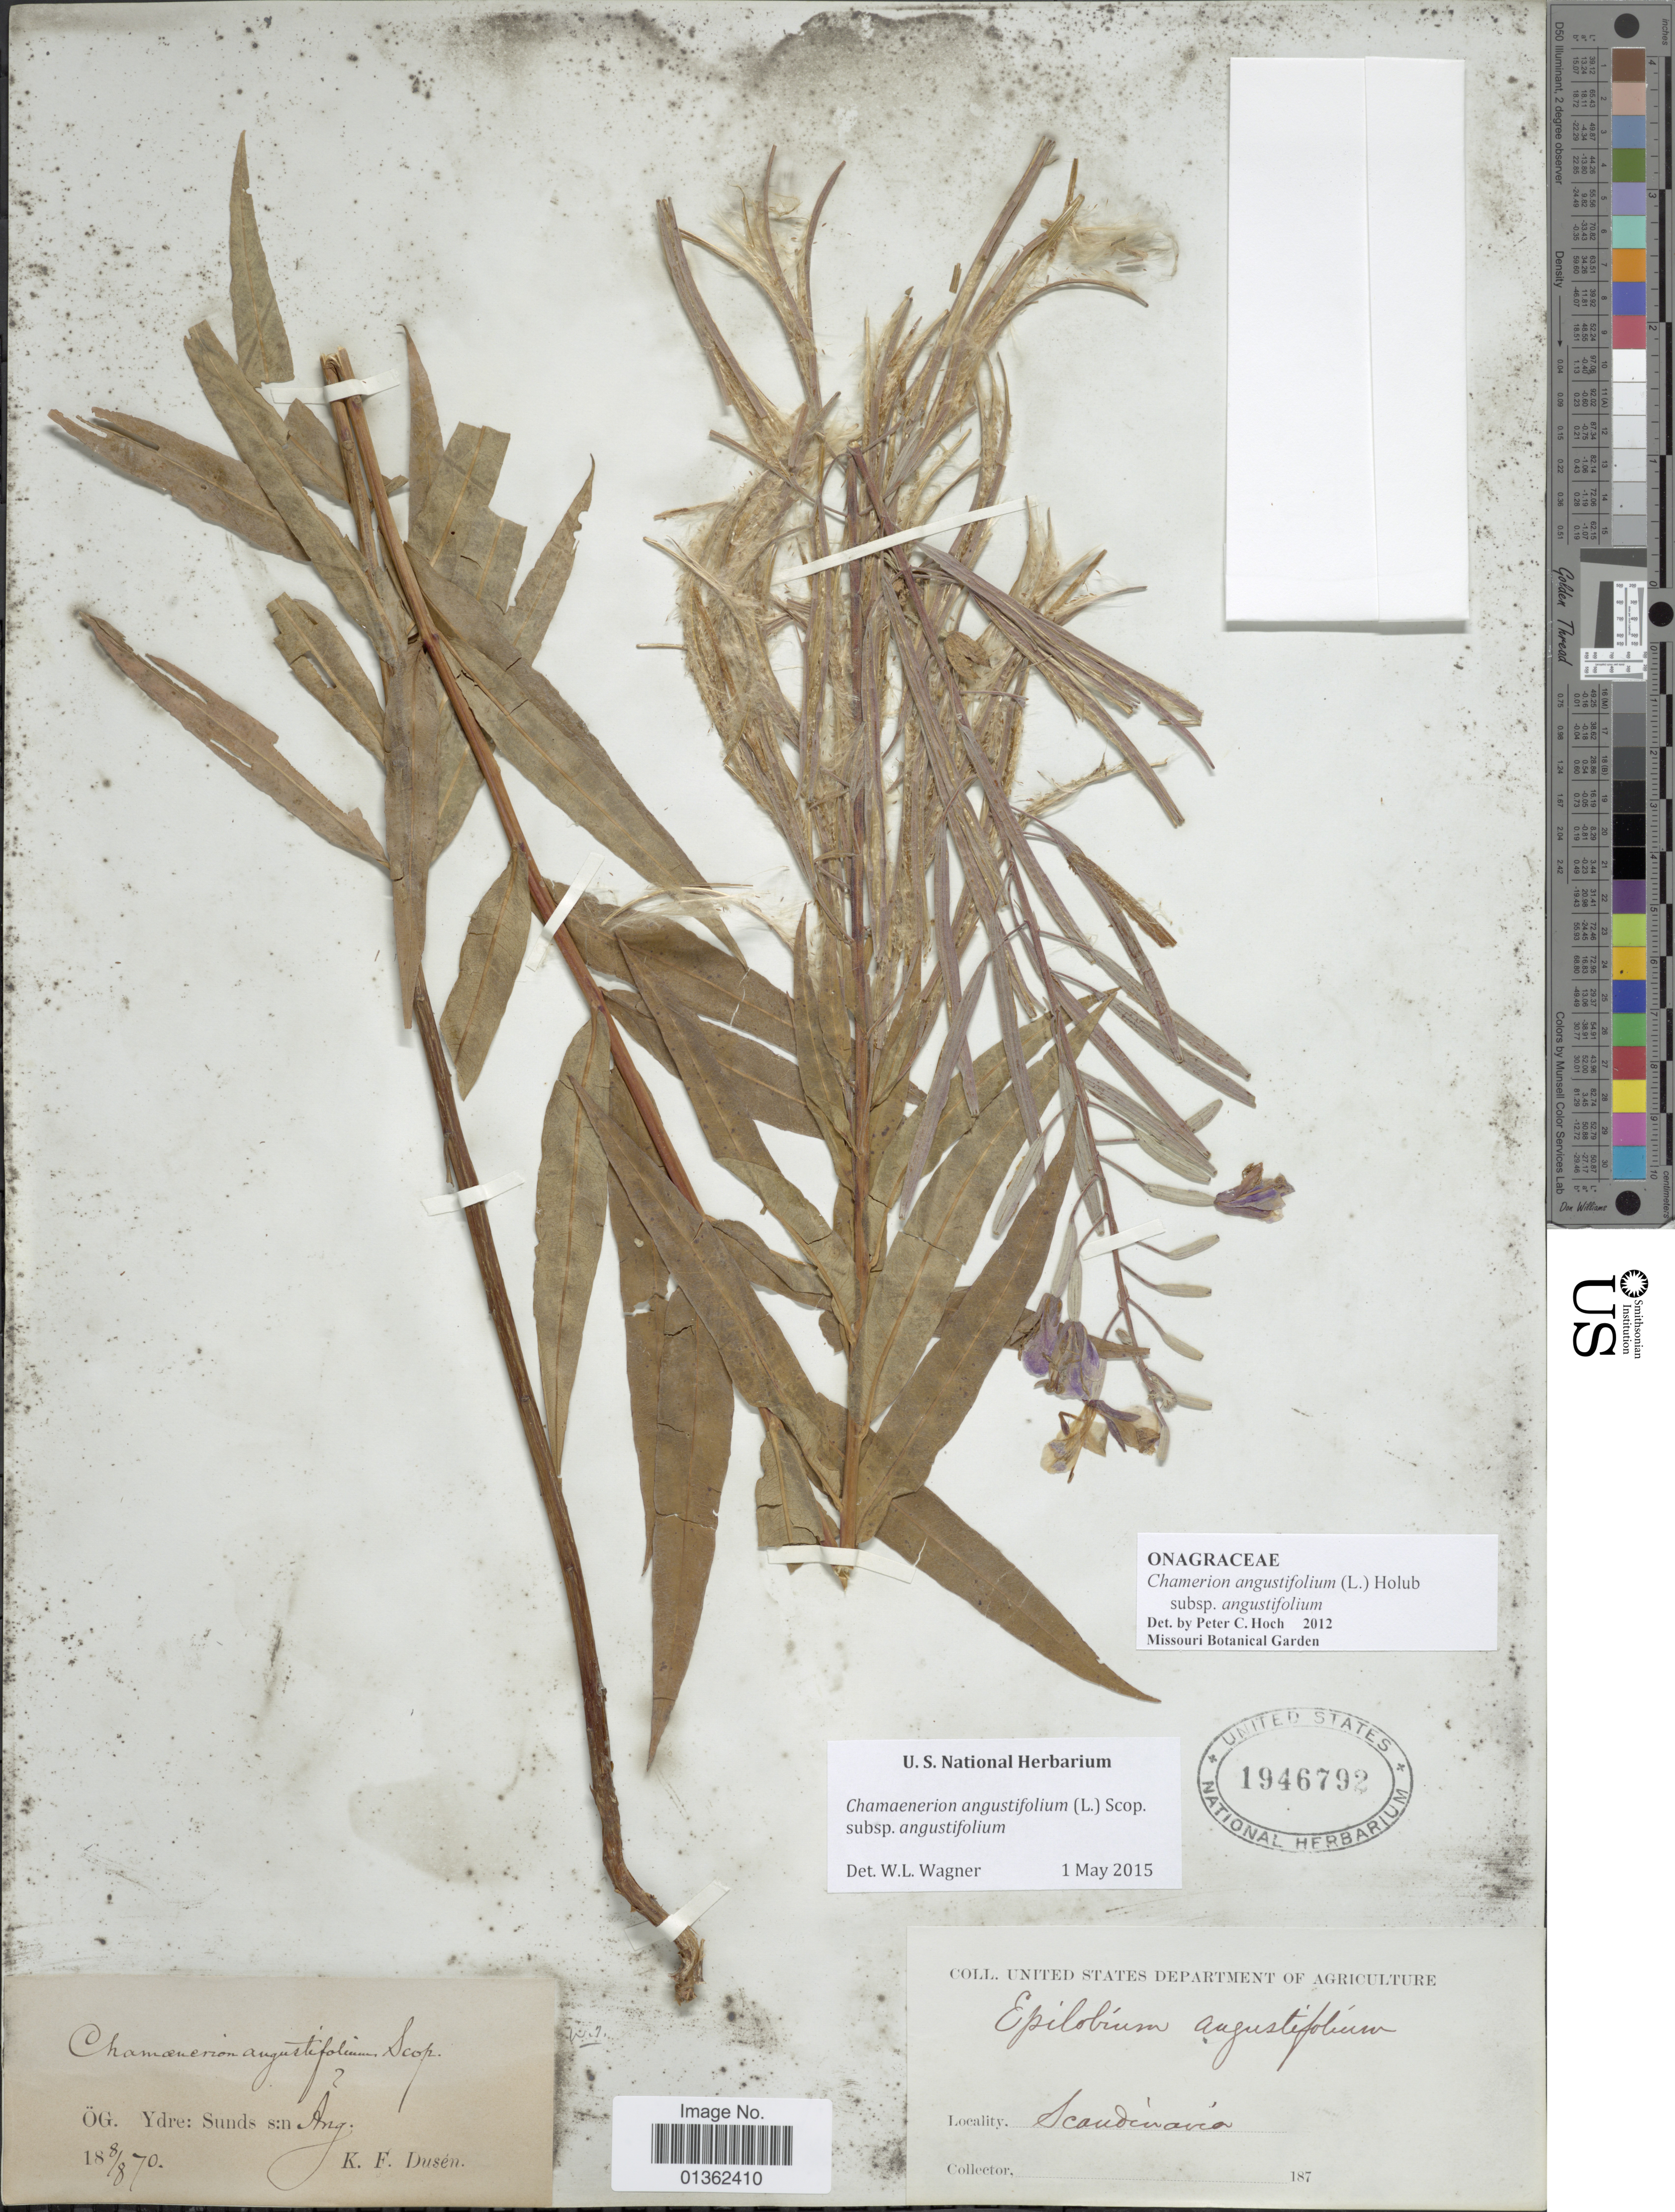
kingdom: Plantae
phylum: Tracheophyta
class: Magnoliopsida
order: Myrtales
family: Onagraceae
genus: Chamaenerion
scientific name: Chamaenerion angustifolium subsp. angustifolium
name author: (L.) Scop.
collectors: K. Dusén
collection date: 1870-08-08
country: Sweden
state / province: Östergötland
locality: Og. Ydre: Sunds s:n Ang.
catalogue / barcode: US 1946792